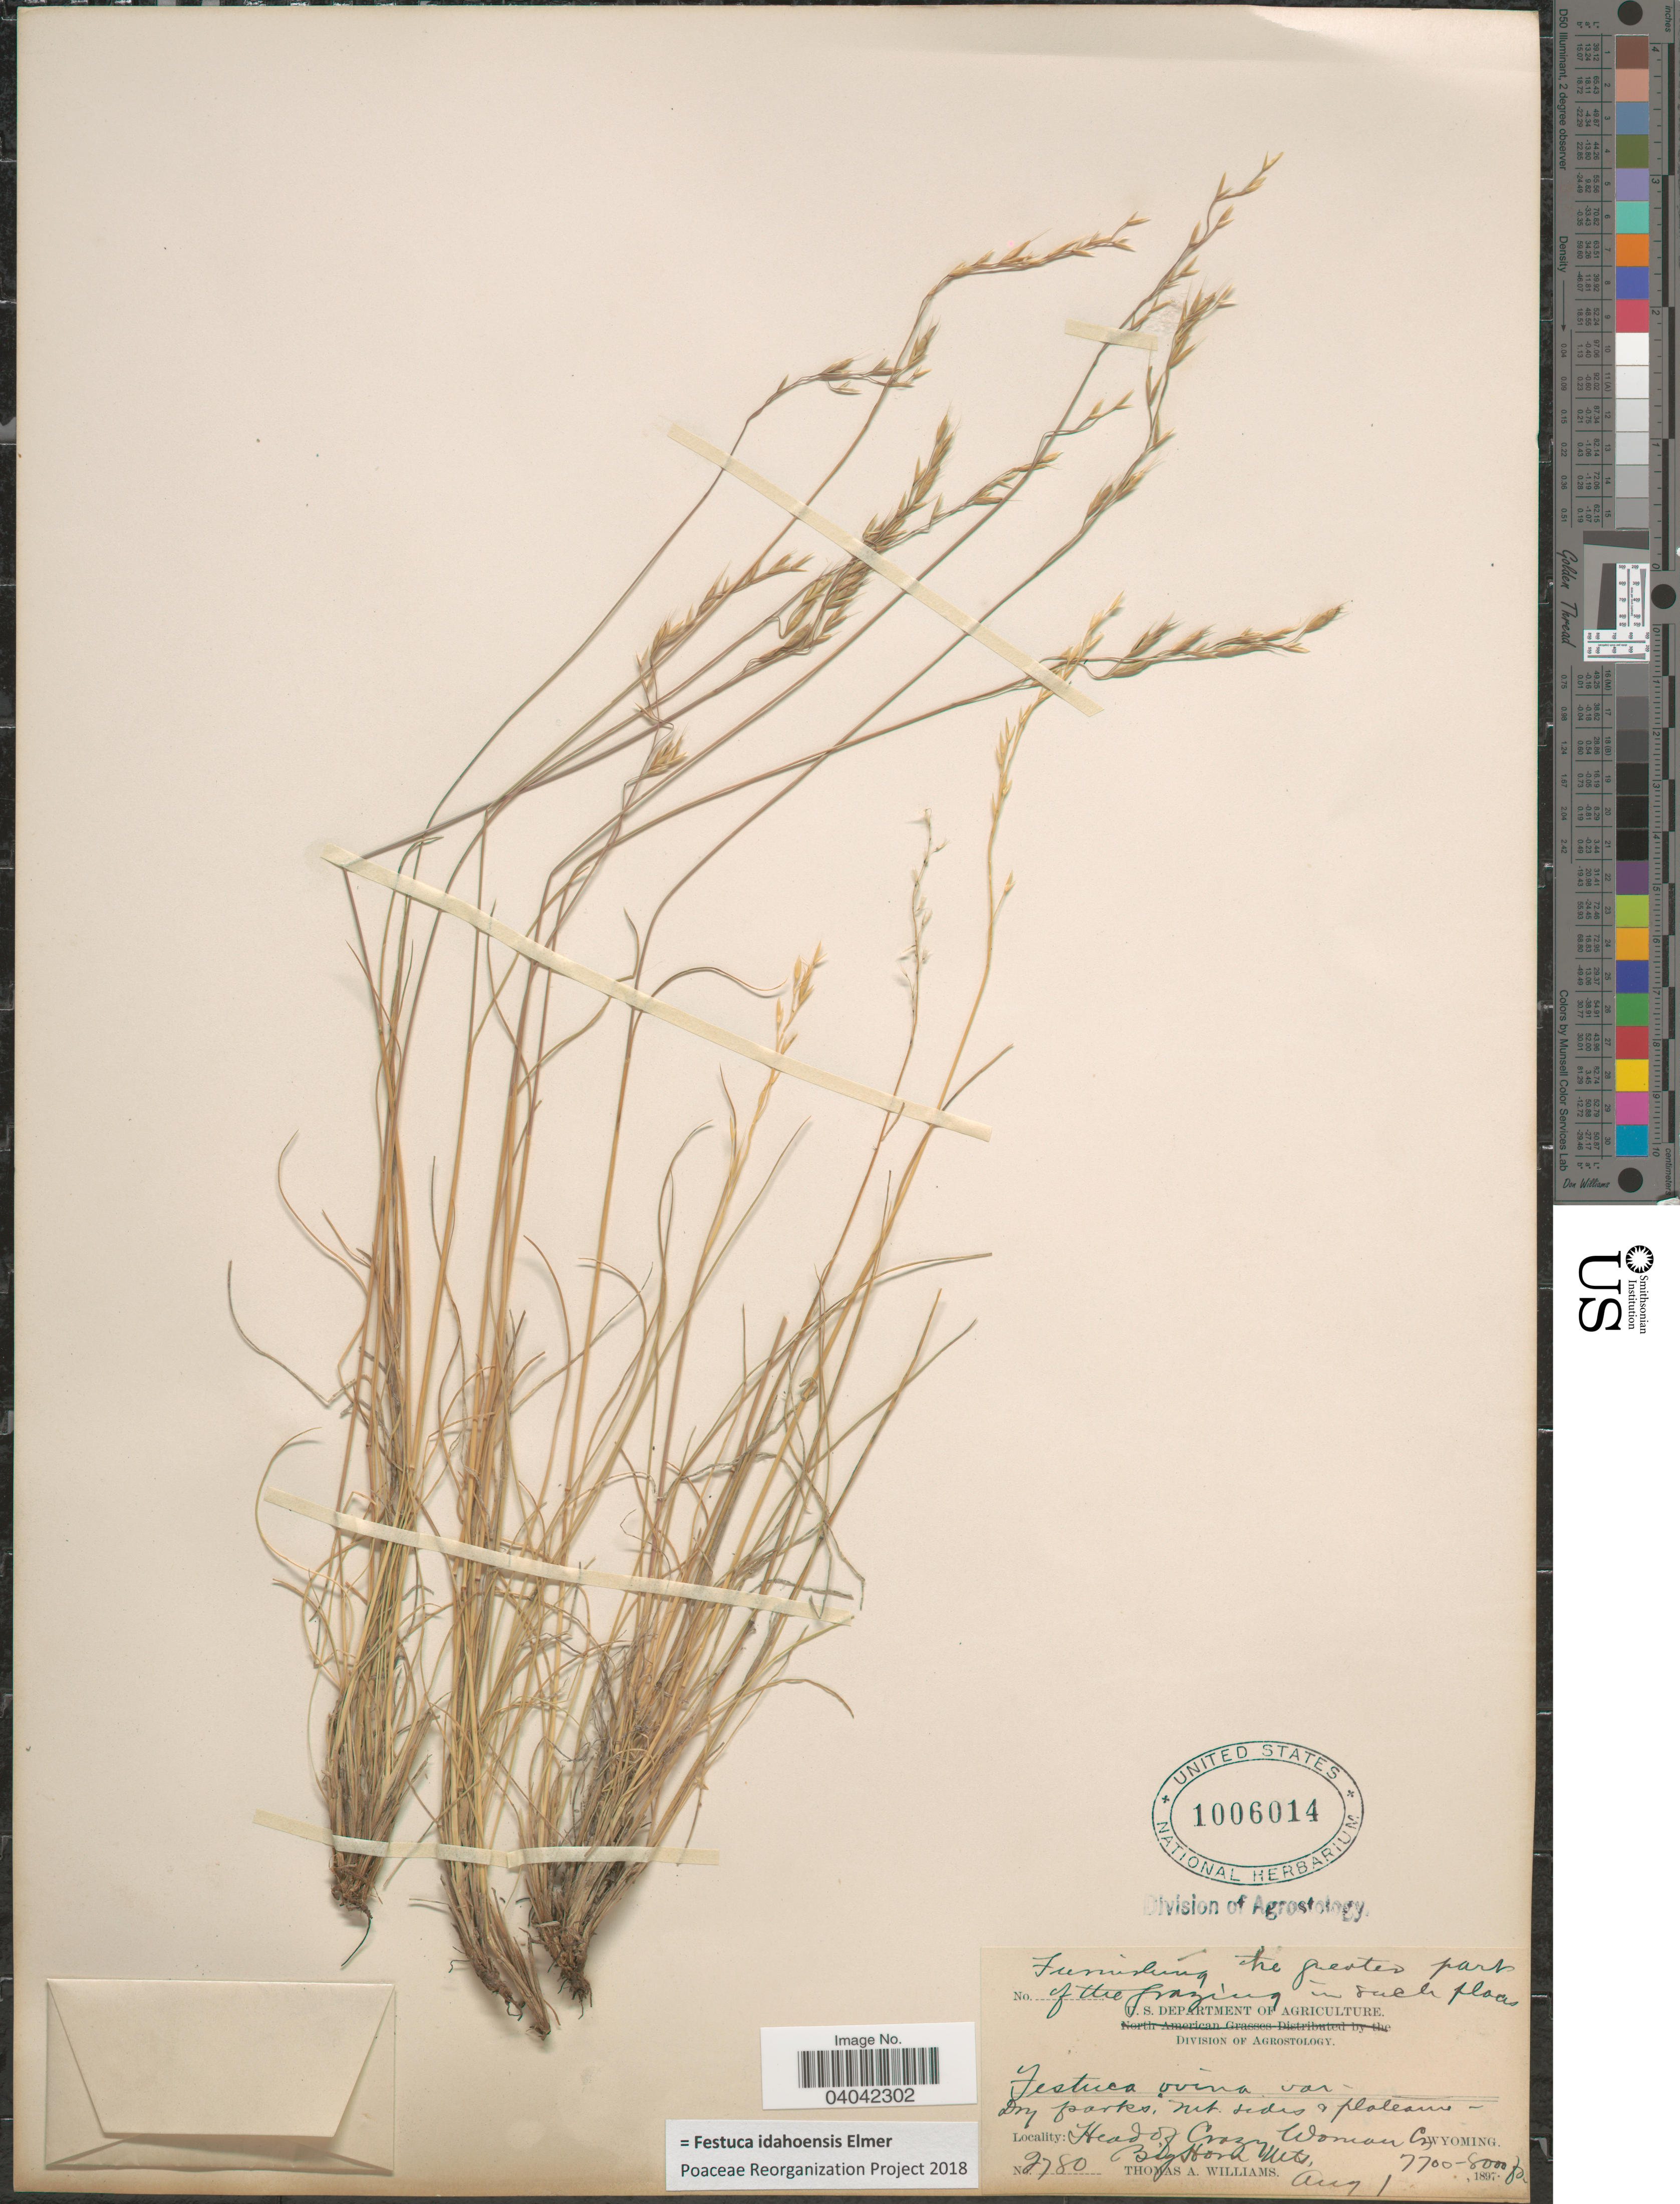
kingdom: Plantae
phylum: Tracheophyta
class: Liliopsida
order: Poales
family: Poaceae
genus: Festuca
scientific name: Festuca idahoensis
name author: Elmer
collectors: T. A. Williams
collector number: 2780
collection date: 1897-08-01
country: United States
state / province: Wyoming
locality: Head of Crazy Woman Cr. Big Horn Mts.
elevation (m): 2347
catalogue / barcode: US 1006014